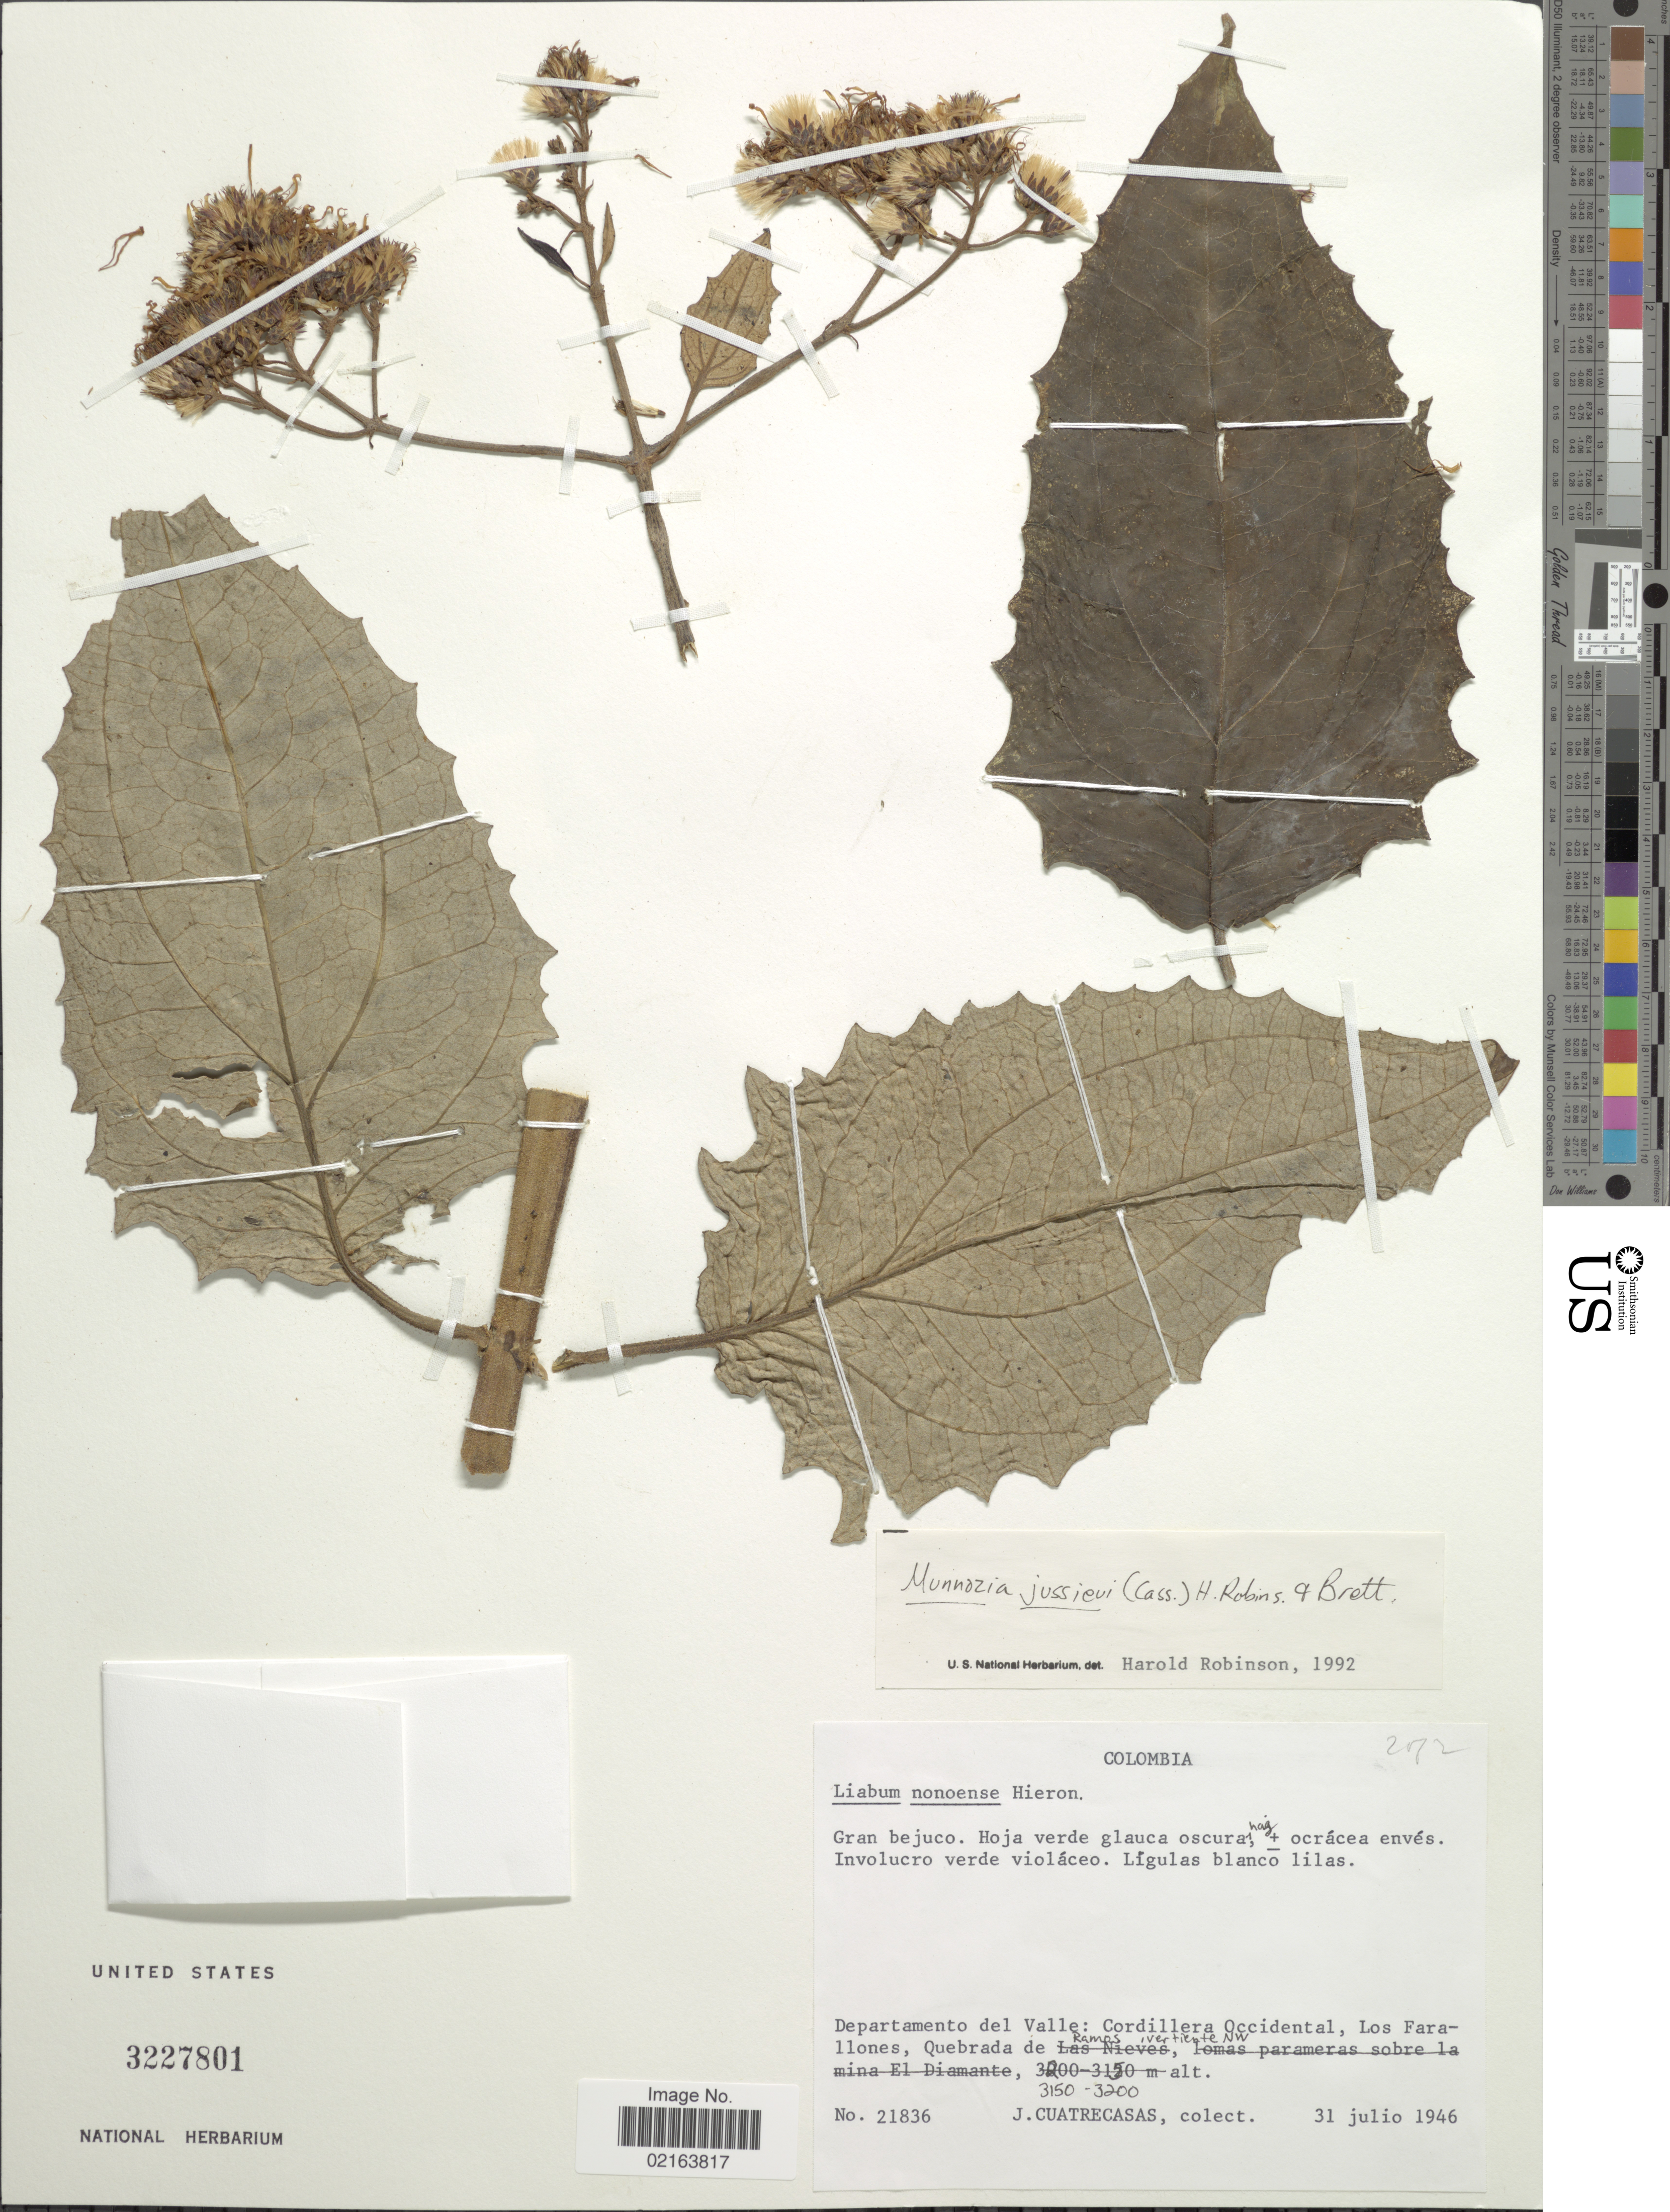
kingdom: Plantae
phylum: Tracheophyta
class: Magnoliopsida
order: Asterales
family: Asteraceae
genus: Munnozia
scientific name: Munnozia jussieui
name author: (Cass.) H. Rob. & Brettell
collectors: J. Cuatrecasas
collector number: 21836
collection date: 1946-07-31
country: Colombia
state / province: Valle del Cauca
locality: Departamento del Valle: Cordillera Occidental, Los Farallones, Quebrada de Ramos vertiente NW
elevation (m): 3150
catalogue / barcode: US 3227801